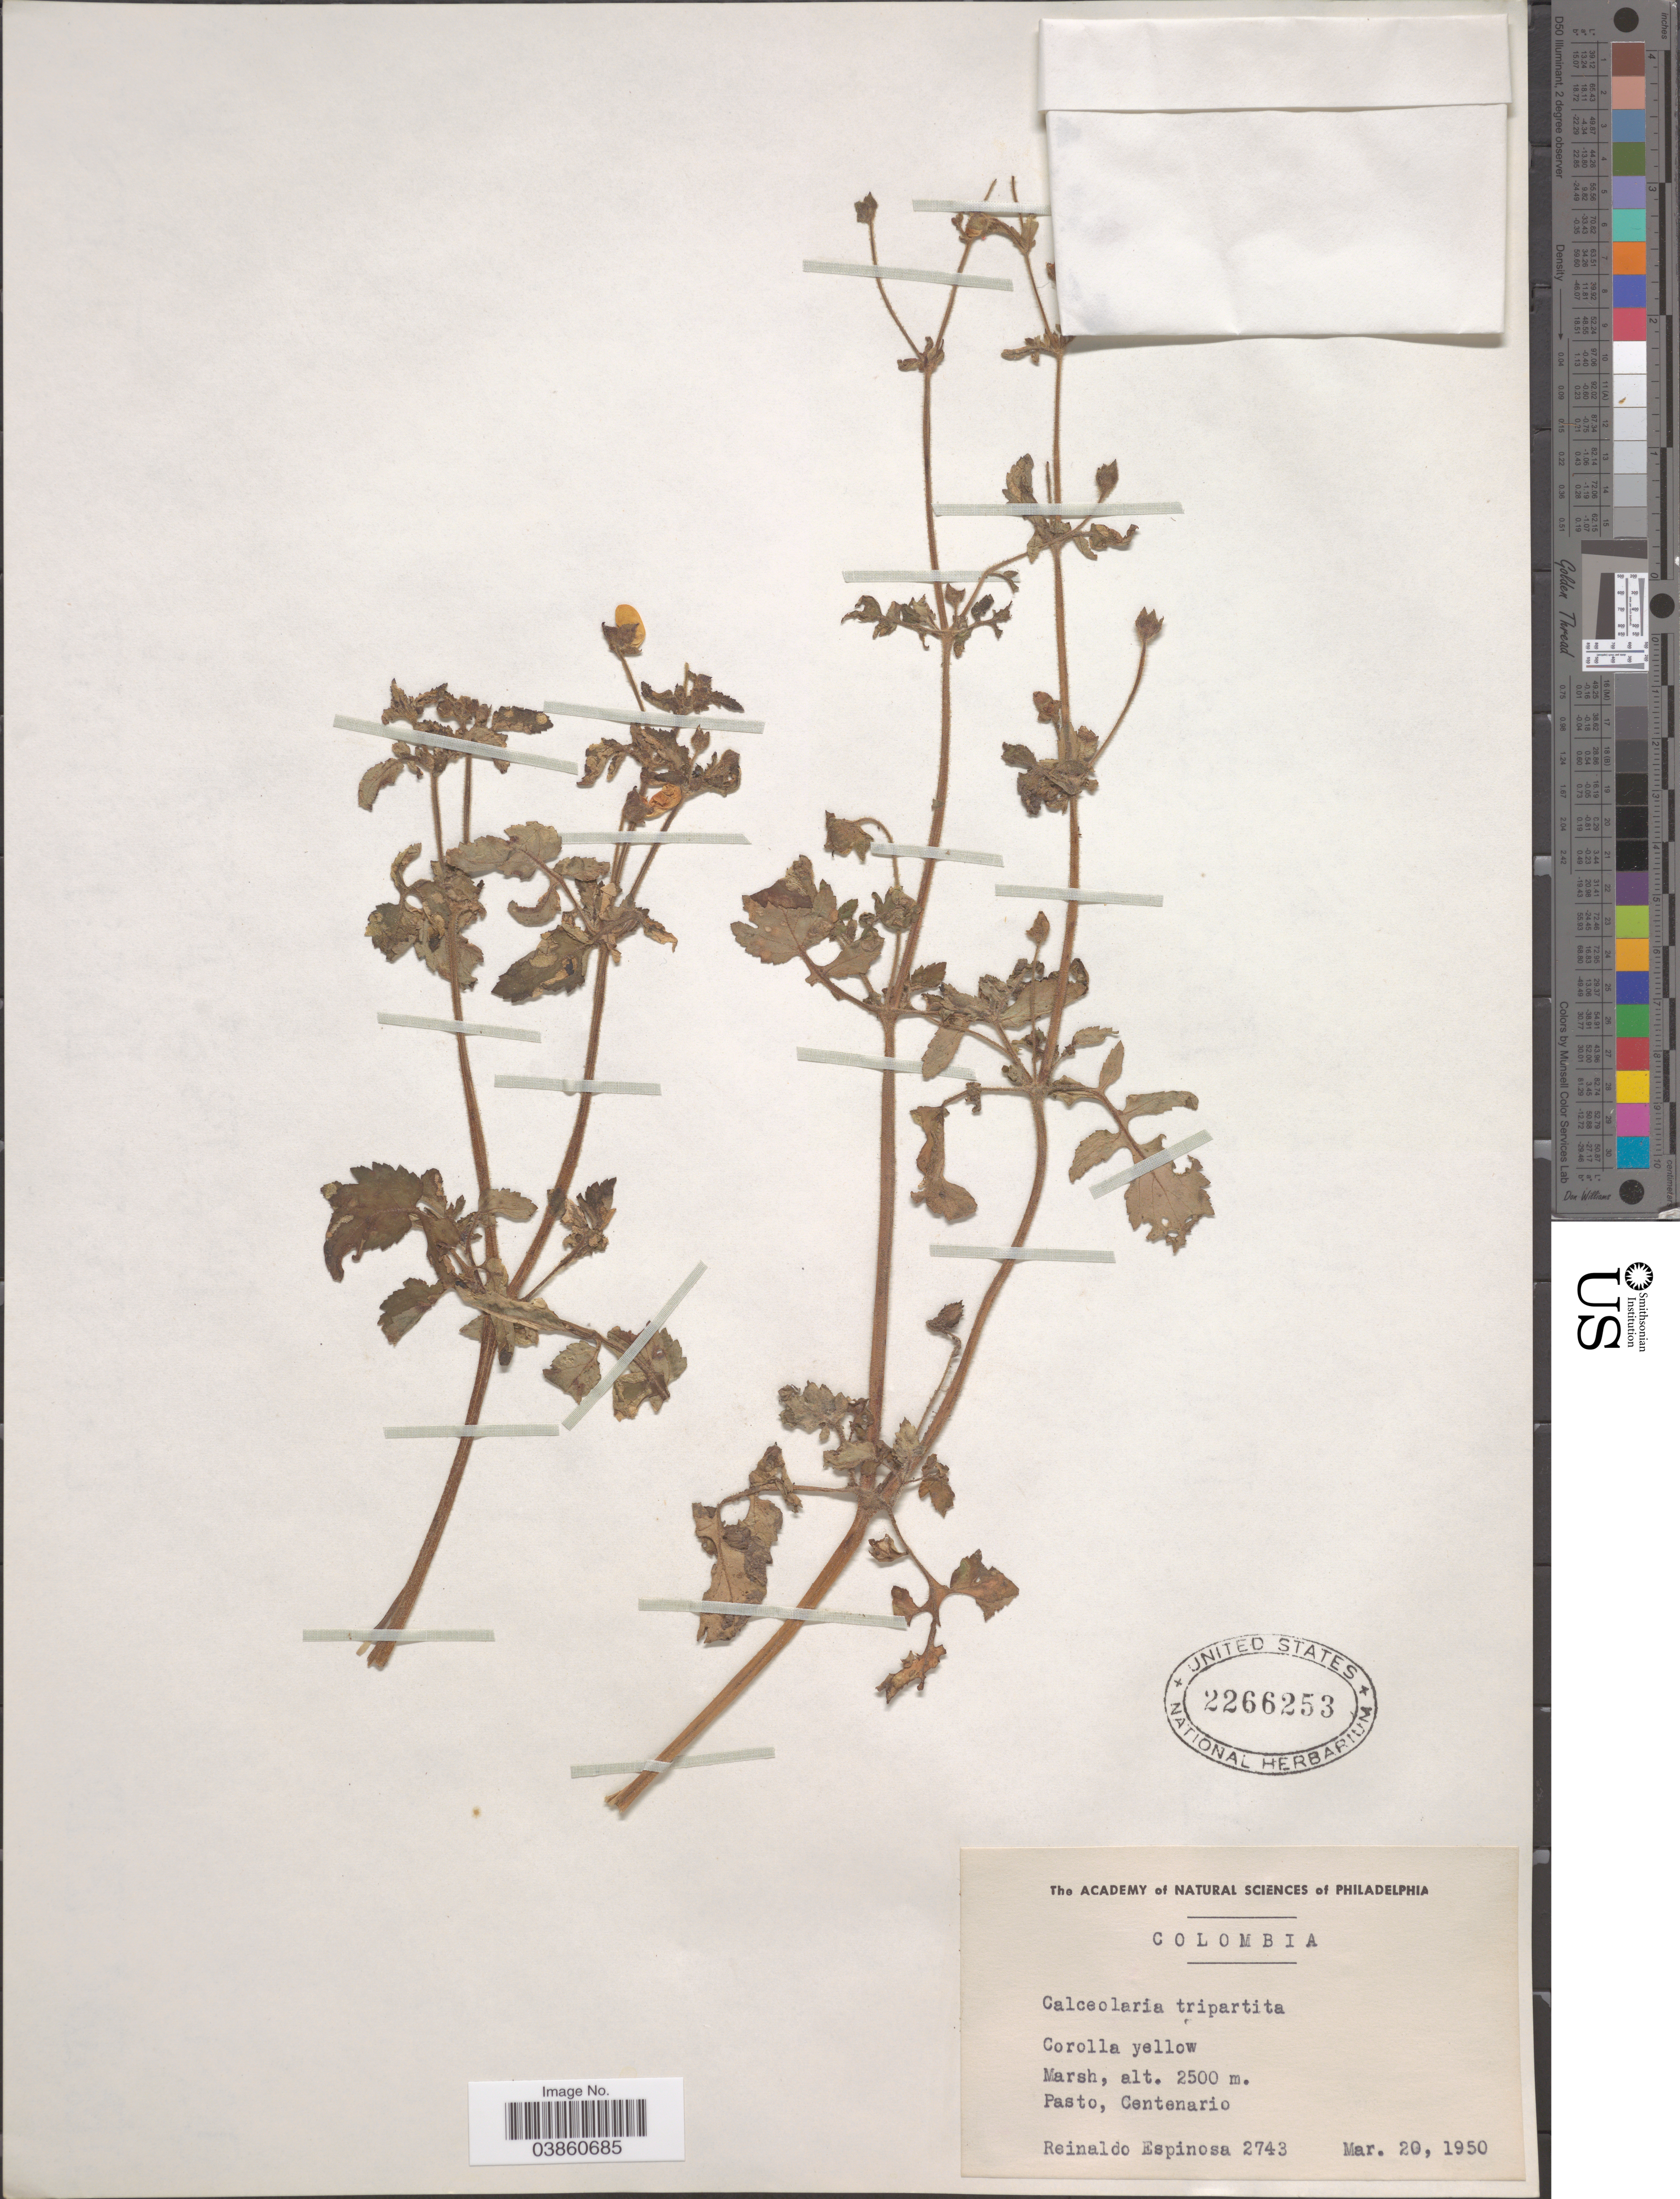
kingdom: Plantae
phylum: Tracheophyta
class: Magnoliopsida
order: Lamiales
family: Calceolariaceae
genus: Calceolaria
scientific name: Calceolaria tripartita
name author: Ruiz & Pav.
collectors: R. Espinosa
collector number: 2743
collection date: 1950-03-20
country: Colombia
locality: Pasto, Centenario.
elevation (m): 2500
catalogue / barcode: US 2266253